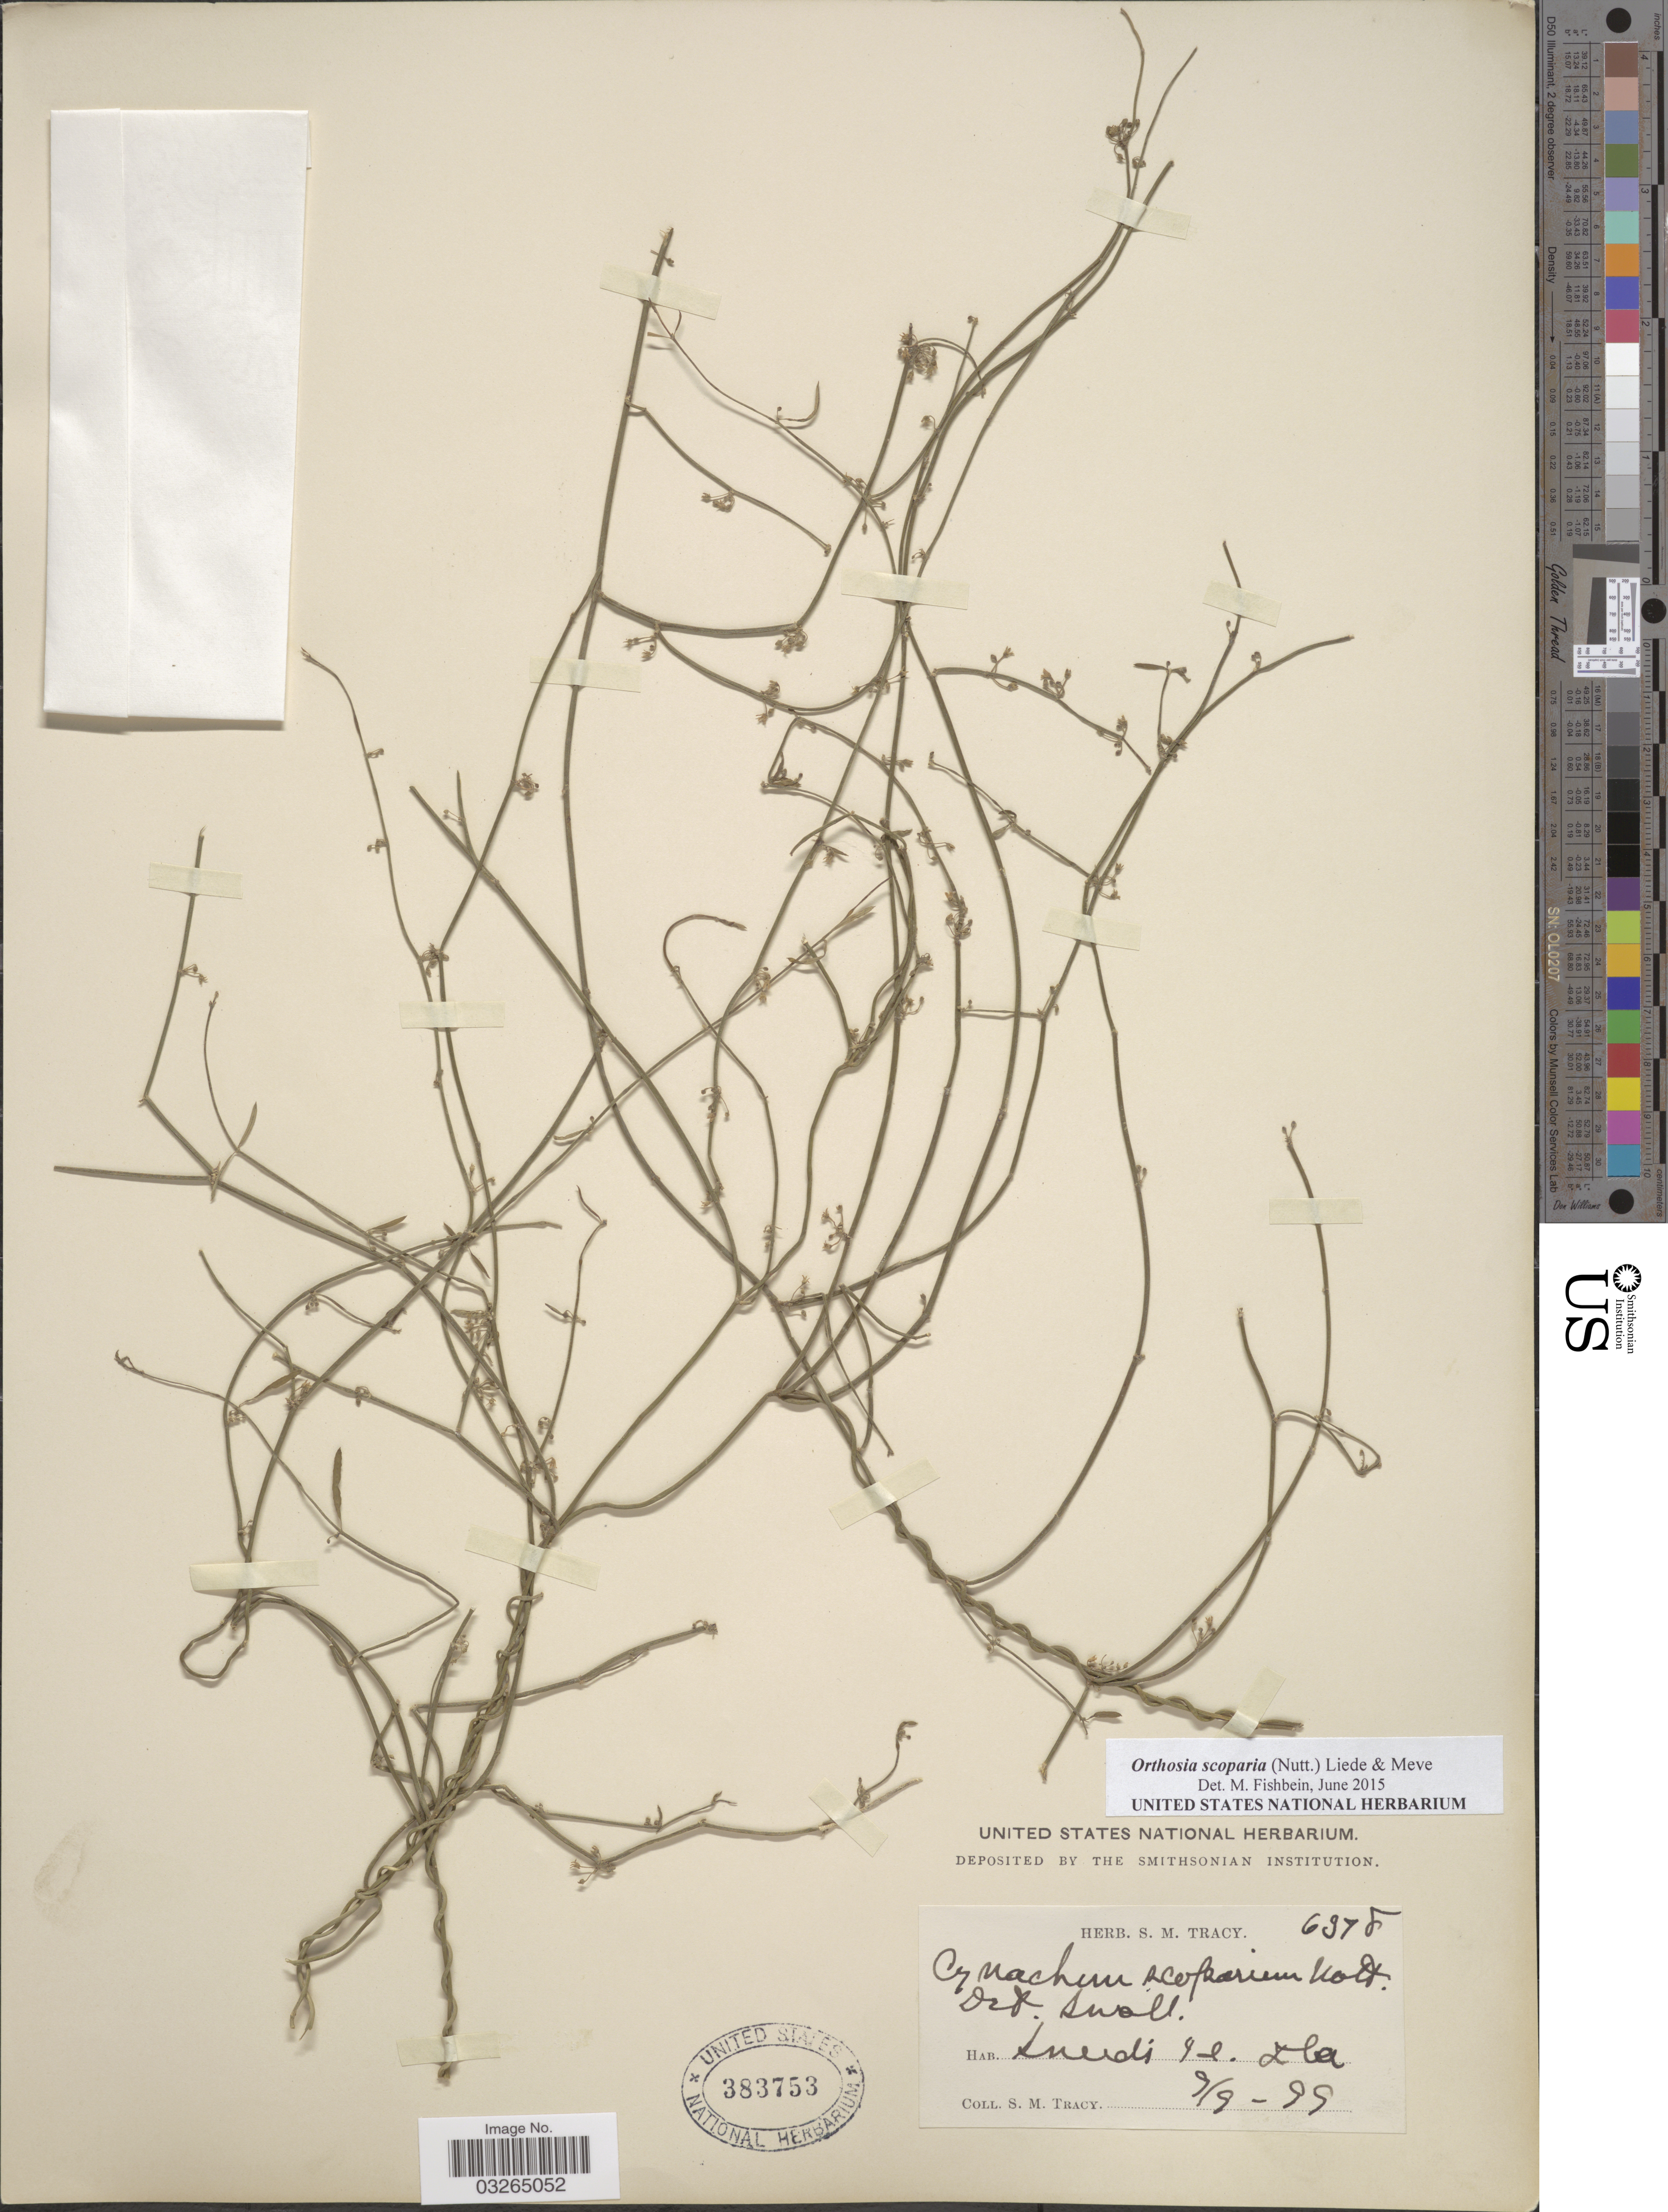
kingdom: Plantae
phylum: Tracheophyta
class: Magnoliopsida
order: Gentianales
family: Apocynaceae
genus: Orthosia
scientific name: Orthosia scoparia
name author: (Nutt.) Liede & Meve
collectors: S. M. Tracy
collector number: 6978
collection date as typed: Transcribed d/m/y: 9/9/99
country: United States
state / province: Florida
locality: Sneed's Id. Fla.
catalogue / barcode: US 383753